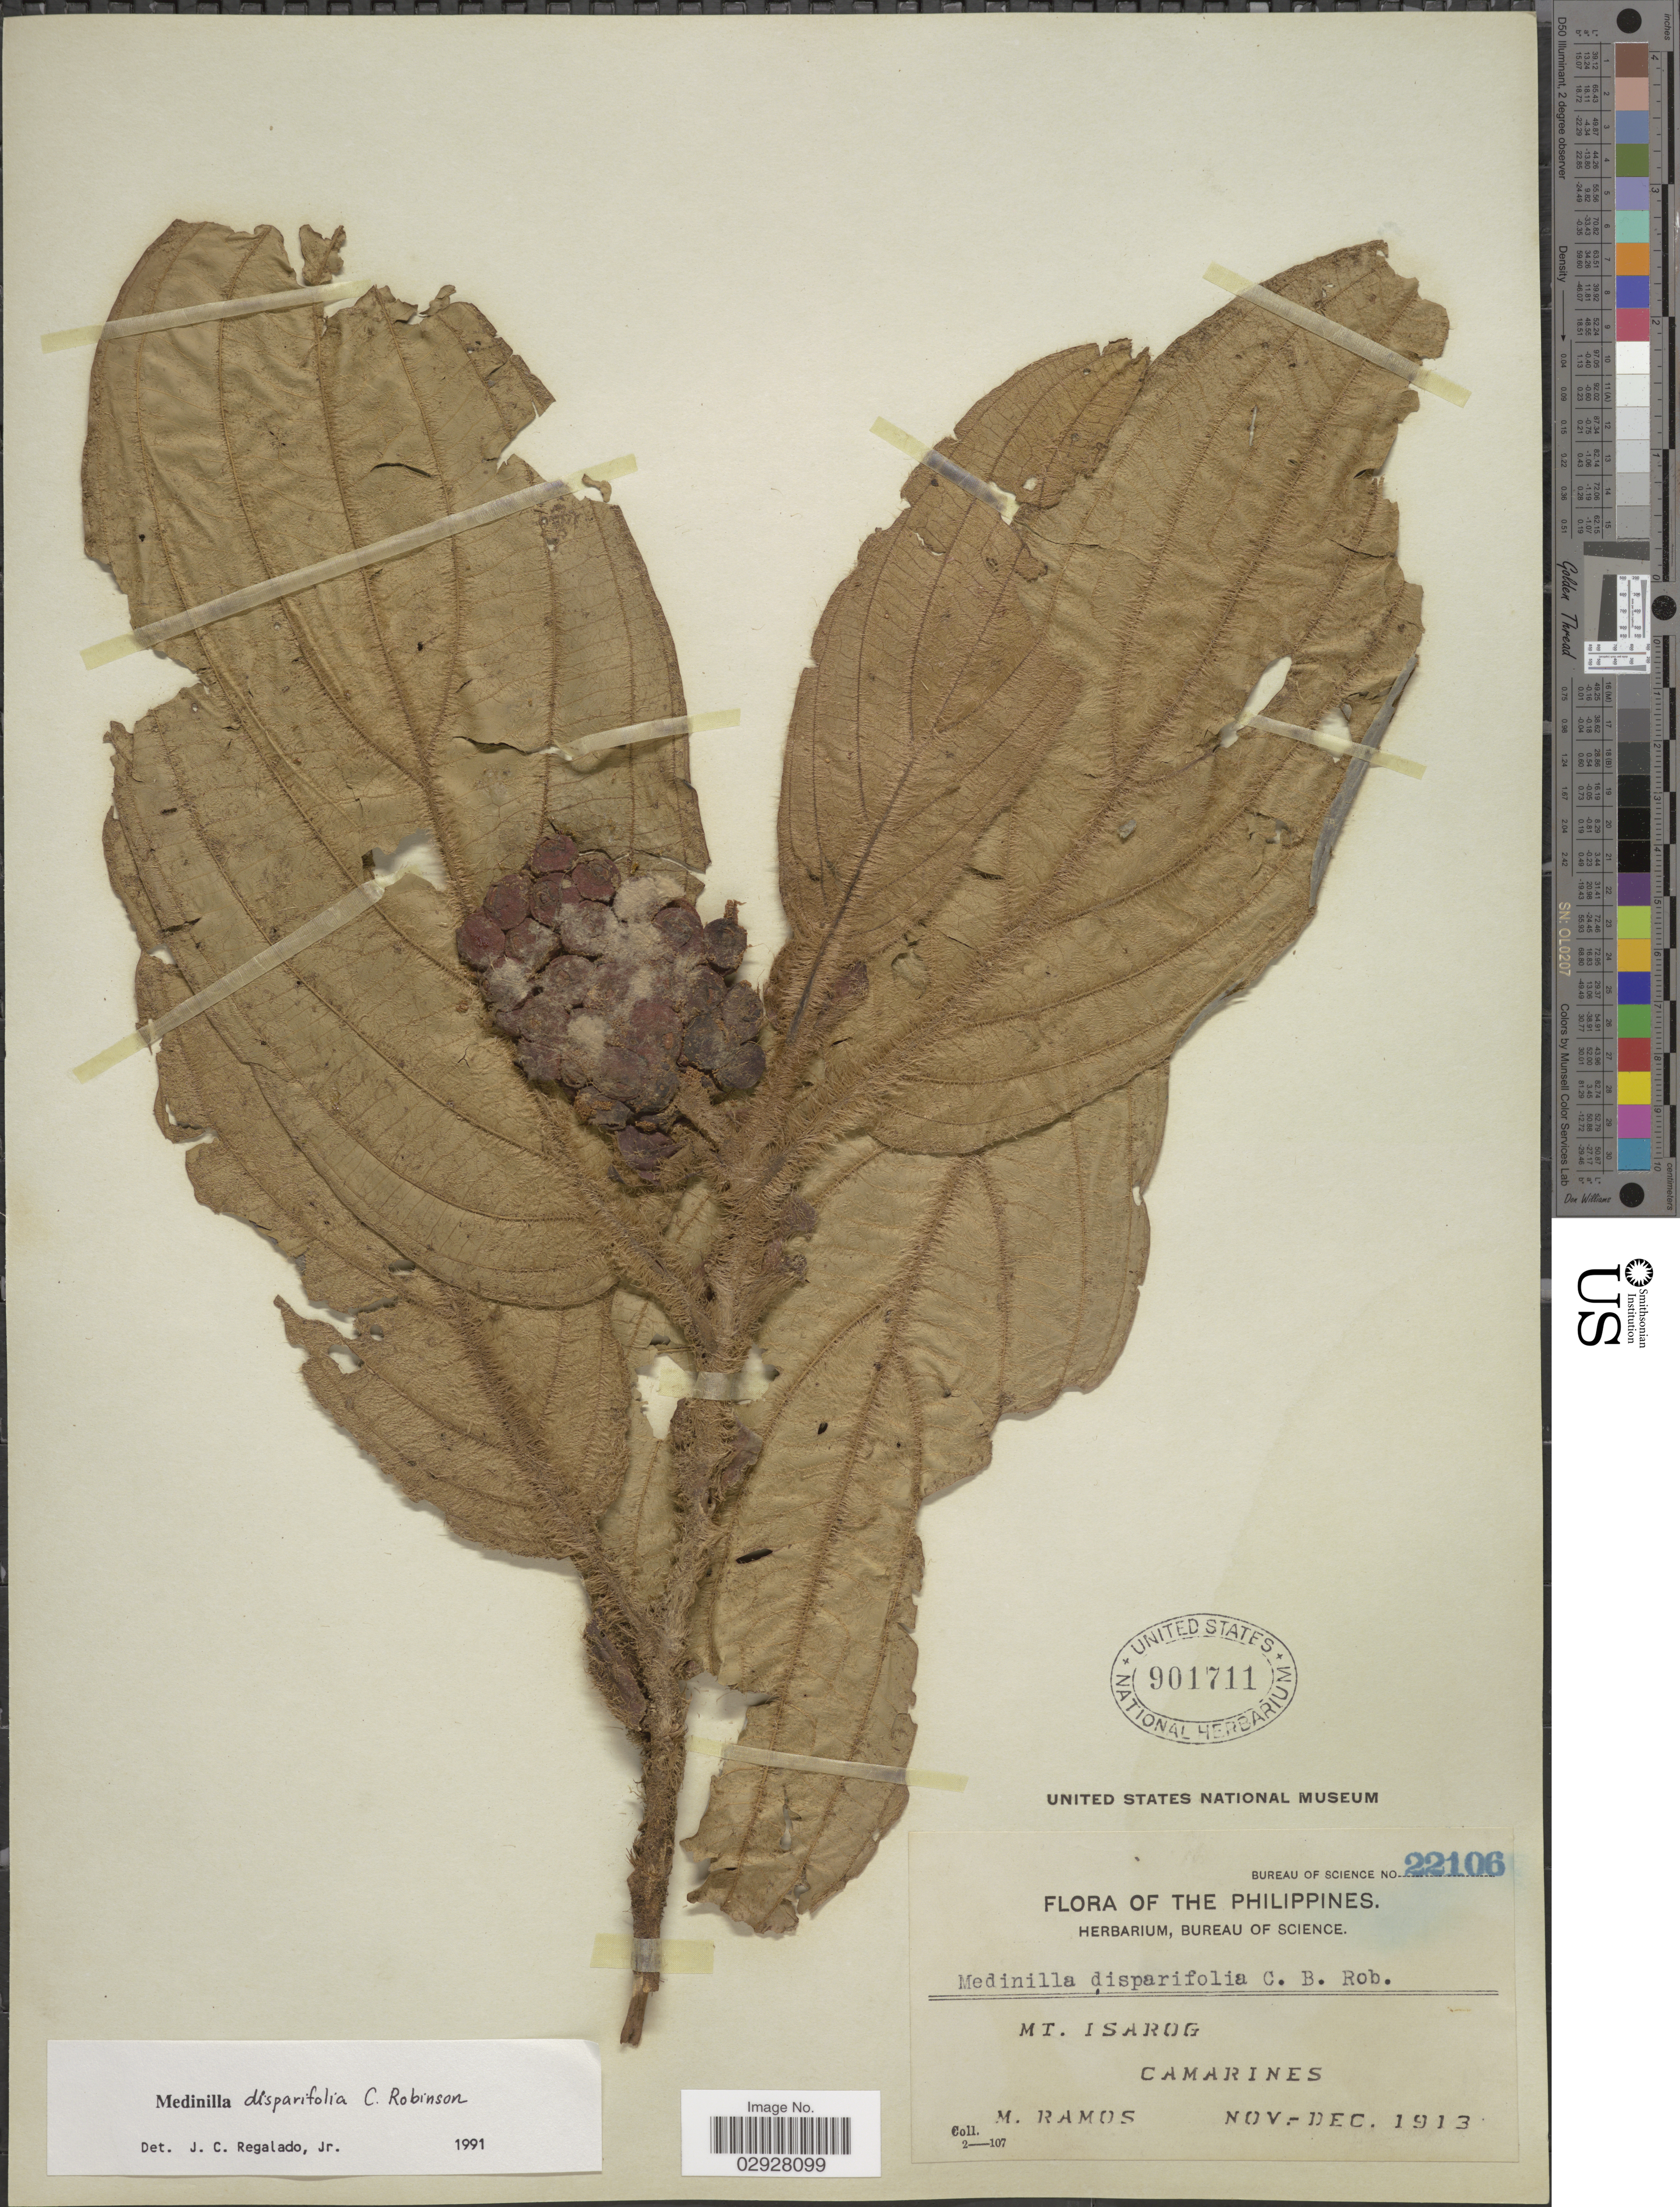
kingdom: Plantae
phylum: Tracheophyta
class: Magnoliopsida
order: Myrtales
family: Melastomataceae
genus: Medinilla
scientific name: Medinilla disparifolia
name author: C.B. Rob.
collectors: M. Ramos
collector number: Bureau of Science 22106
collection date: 1913-11/1913-12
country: Philippines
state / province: Bicol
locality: Mt. Isarog, Camarines.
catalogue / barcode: US 901711